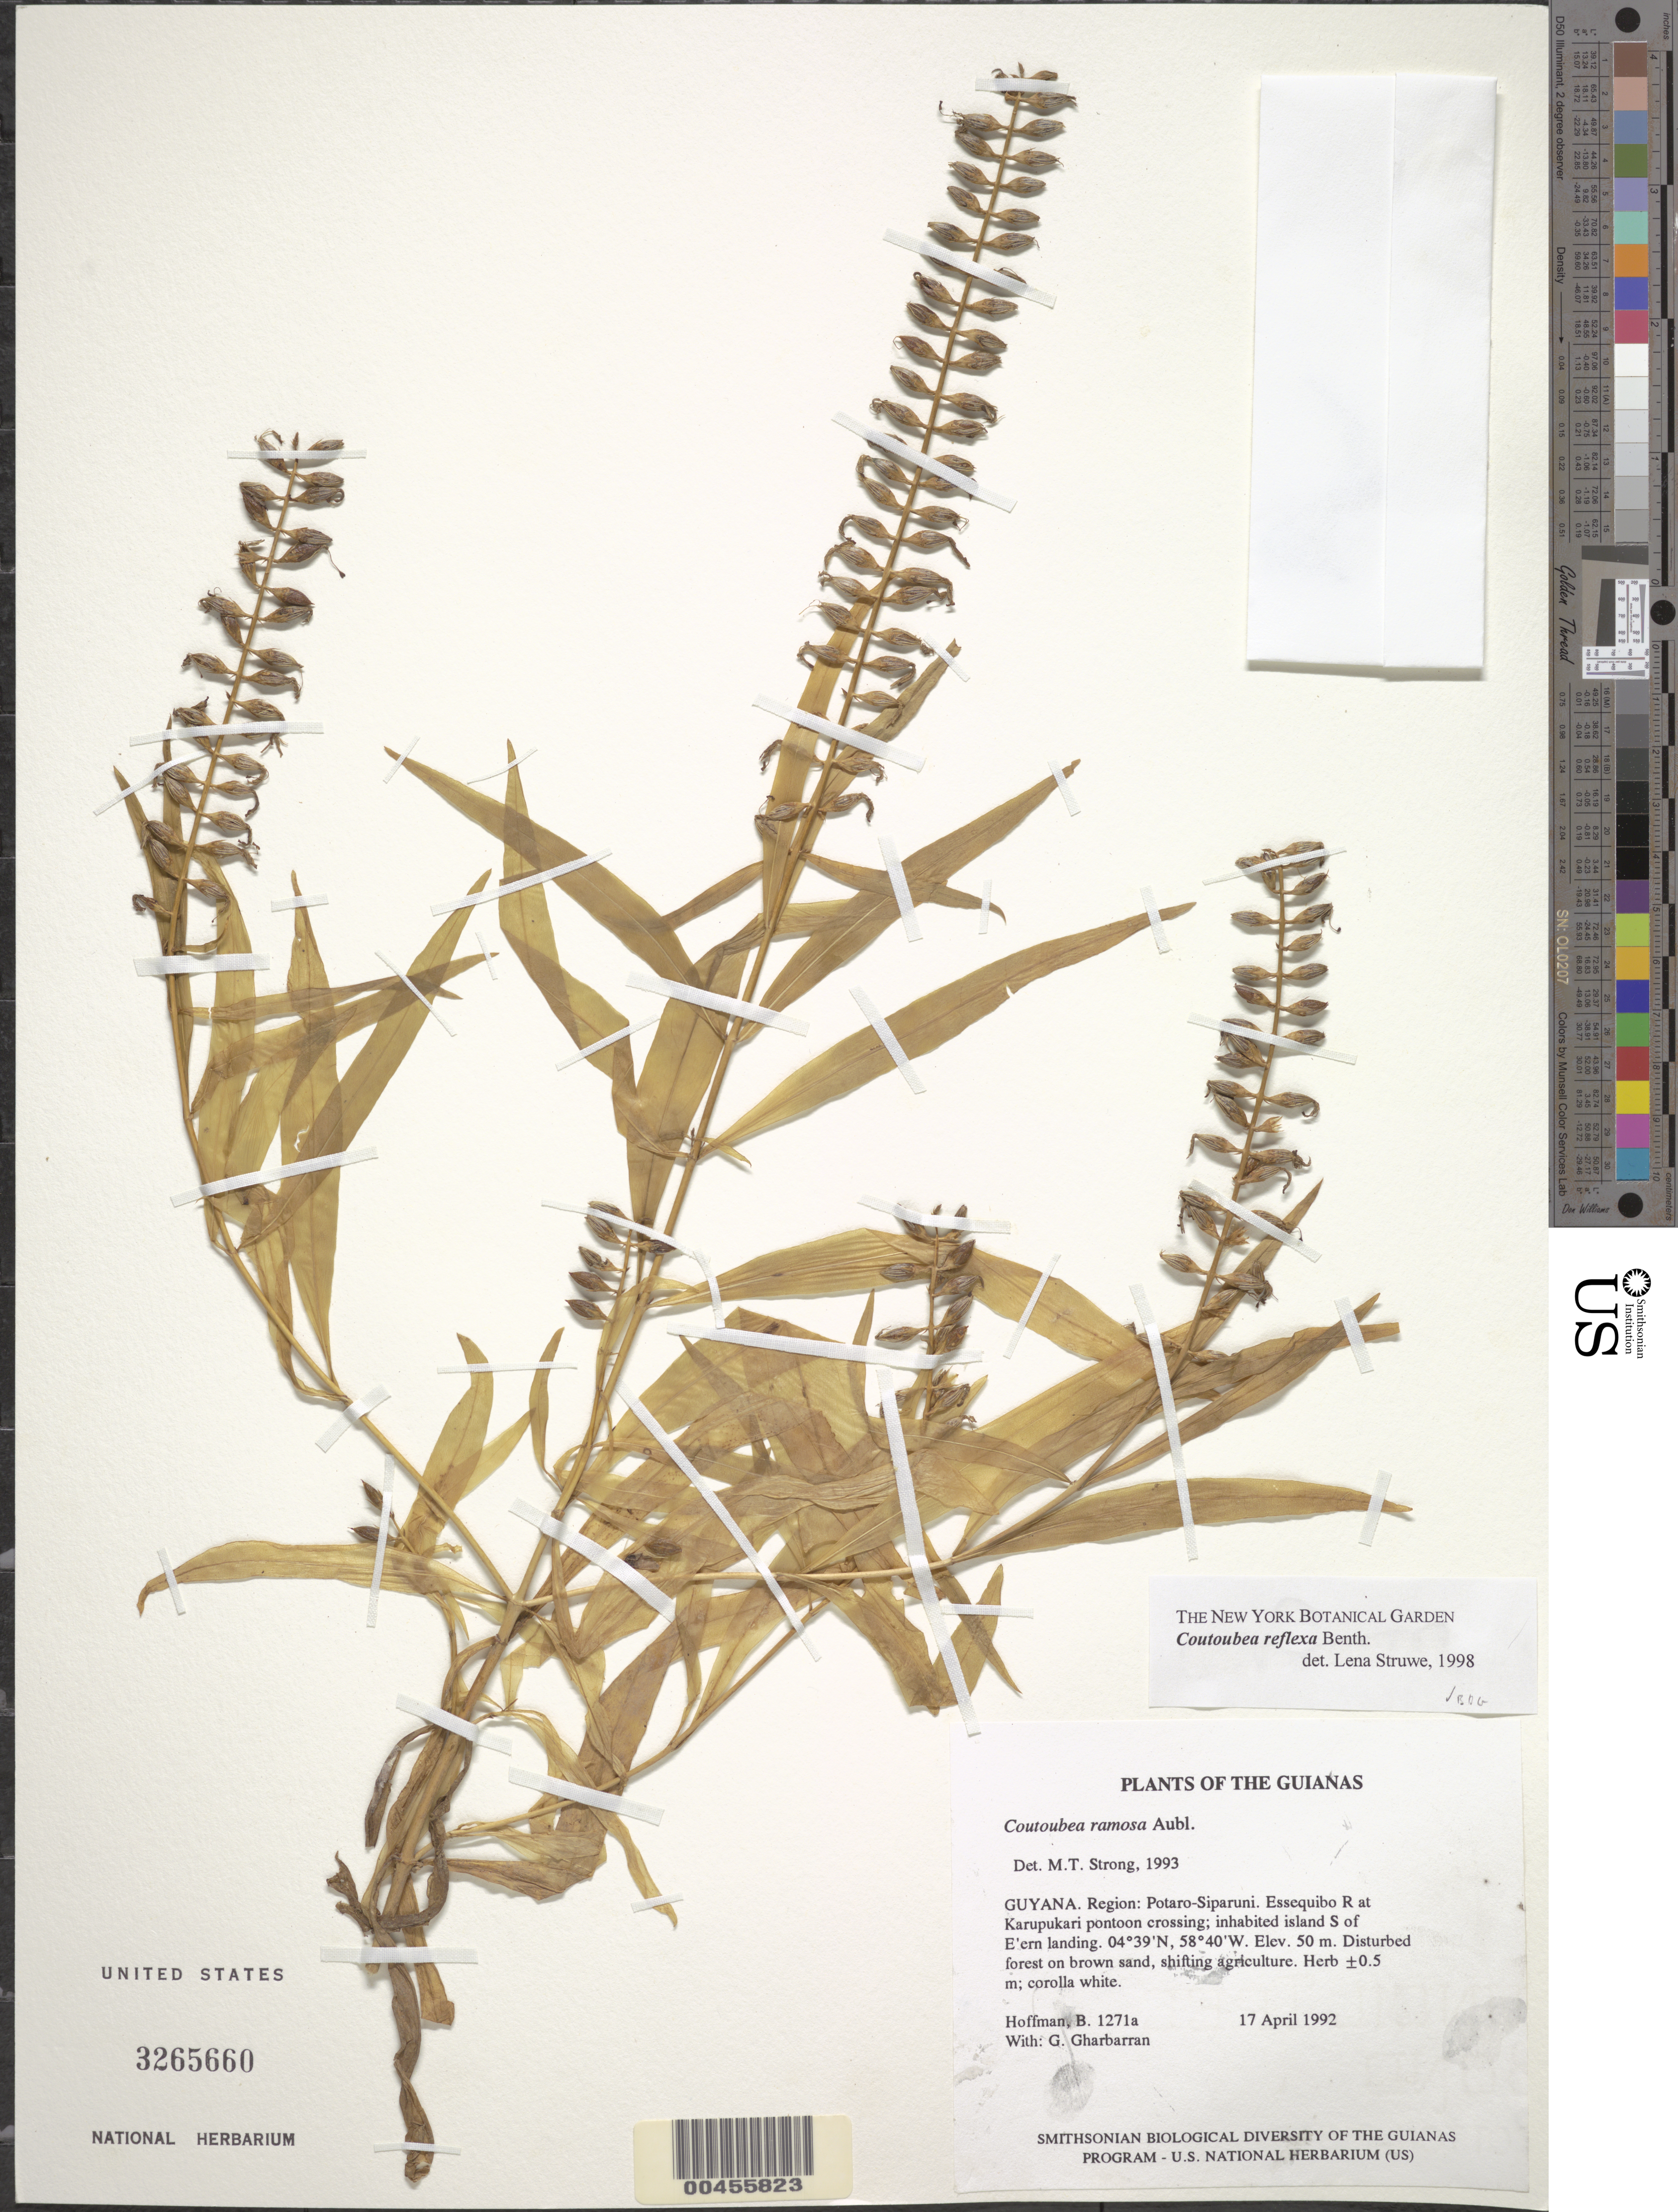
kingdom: Plantae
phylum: Tracheophyta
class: Magnoliopsida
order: Gentianales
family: Gentianaceae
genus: Coutoubea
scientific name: Coutoubea reflexa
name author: Benth.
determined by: Struwe, L.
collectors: B. Hoffman & G. Gharbarran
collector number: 1271 a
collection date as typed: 17 April 1992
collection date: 1992-04-17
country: Guyana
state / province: Potaro-Siparuni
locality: Essequibo River at Karupukari pontoon crossing; inhabited island S of Eastern landing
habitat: Disturbed forest on brown sand, shifting agriculture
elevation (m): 50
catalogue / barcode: US 3265660